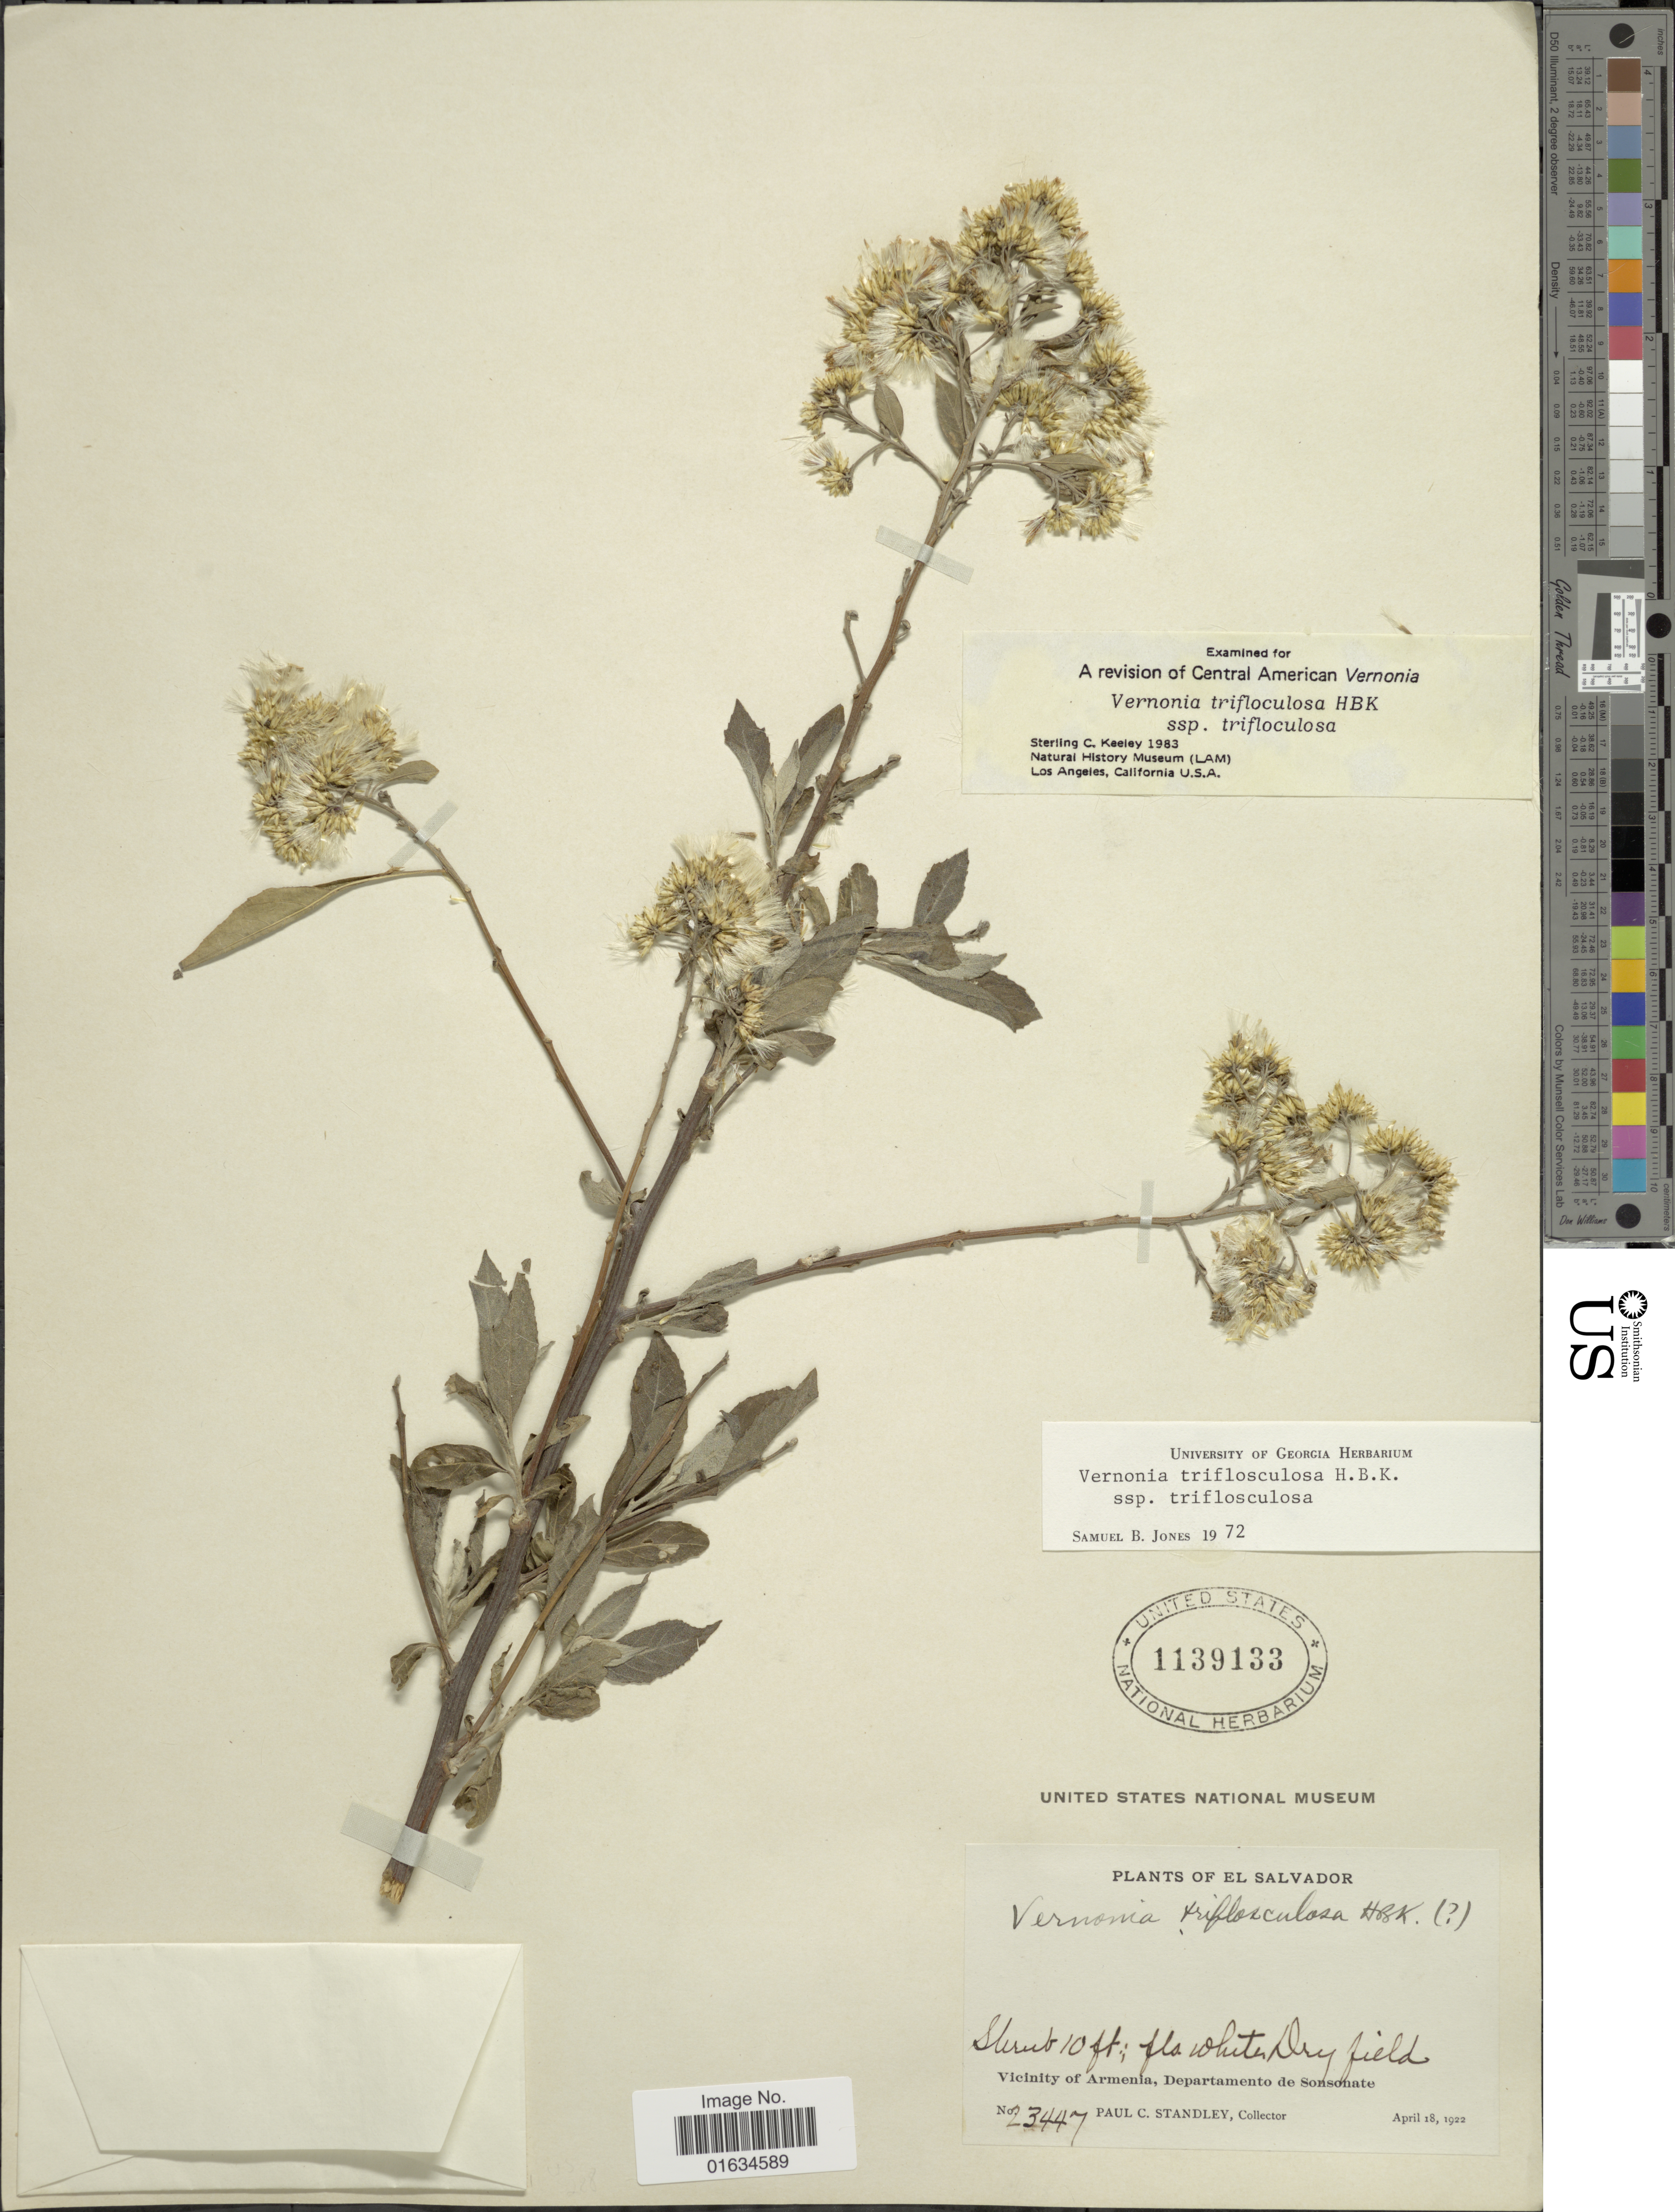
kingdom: Plantae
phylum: Tracheophyta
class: Magnoliopsida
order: Asterales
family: Asteraceae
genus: Eremosis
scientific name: Eremosis triflosculosa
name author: (Kunth) Gleason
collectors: P. C. Standley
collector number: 23447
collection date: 1922-04-18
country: El Salvador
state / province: Sonsonate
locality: Vicinity of Armenia, Departamento de Sonsonate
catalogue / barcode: US 1139133